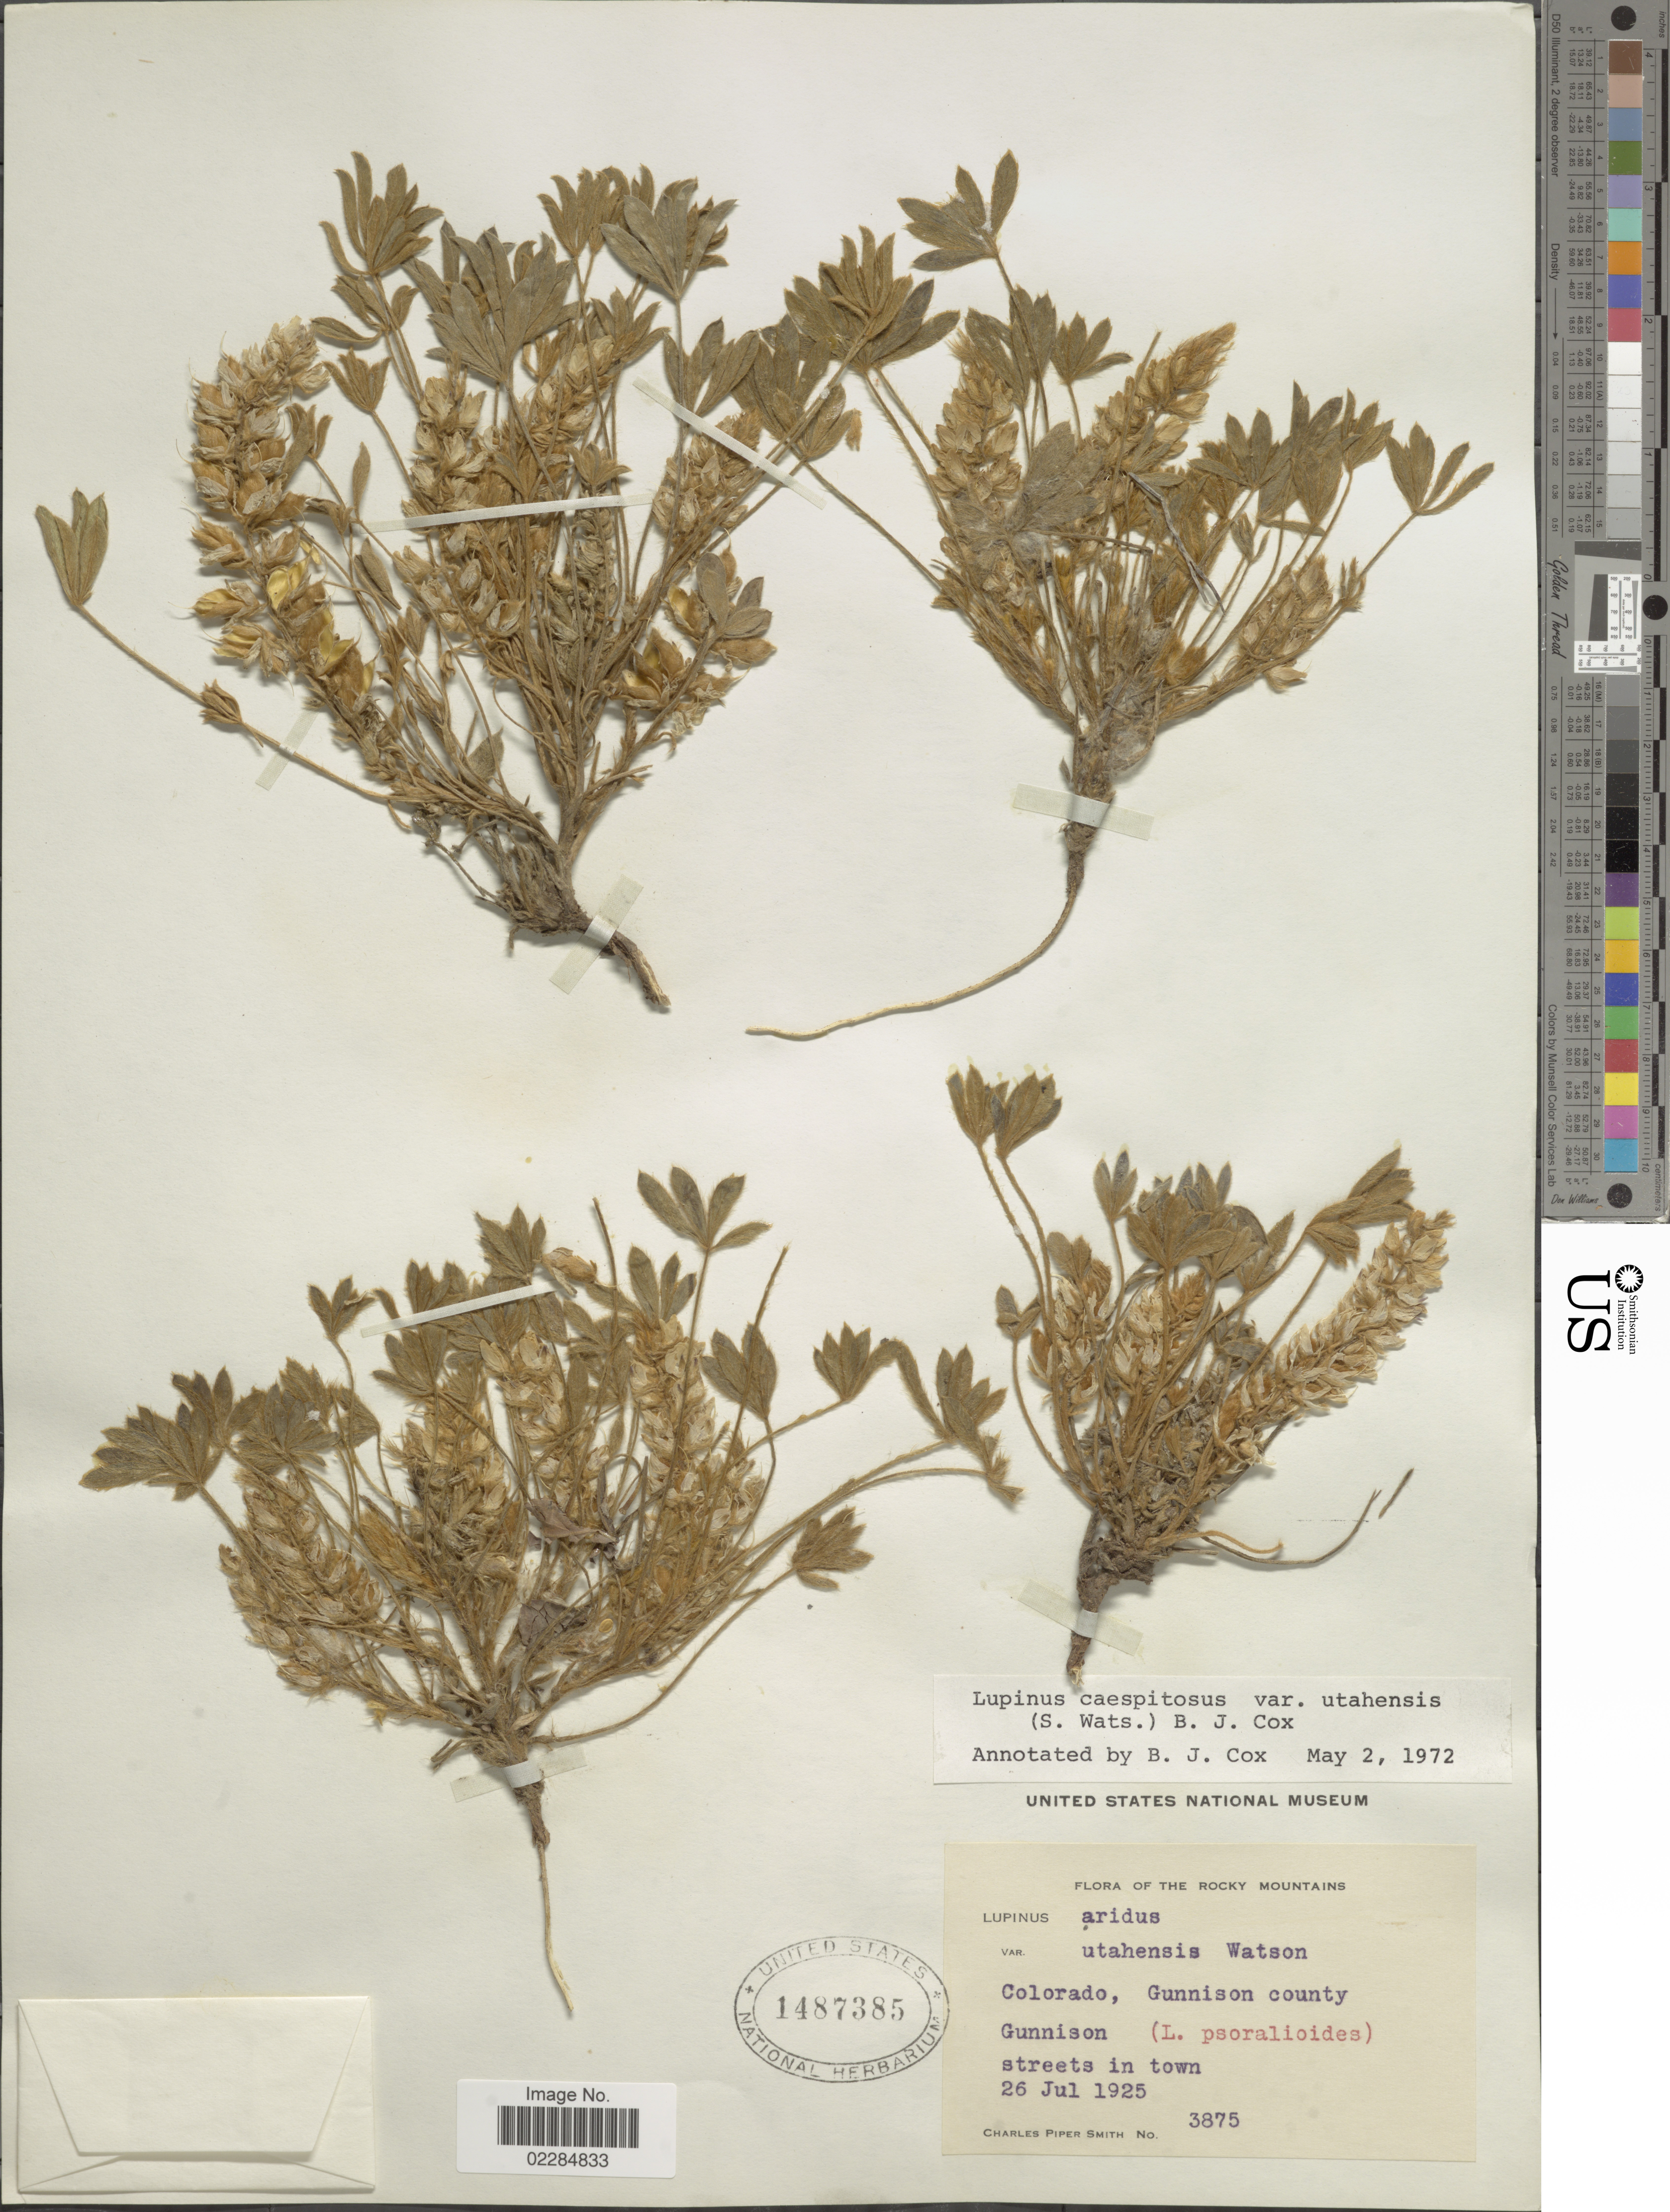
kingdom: Plantae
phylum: Tracheophyta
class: Magnoliopsida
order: Fabales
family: Fabaceae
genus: Lupinus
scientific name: Lupinus caespitosus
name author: Nutt.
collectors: C. P. Smith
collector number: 3874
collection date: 1925-07-26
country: United States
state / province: Colorado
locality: Rocky Mountains. Gunnison County, Gunnison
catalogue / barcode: US 1487385